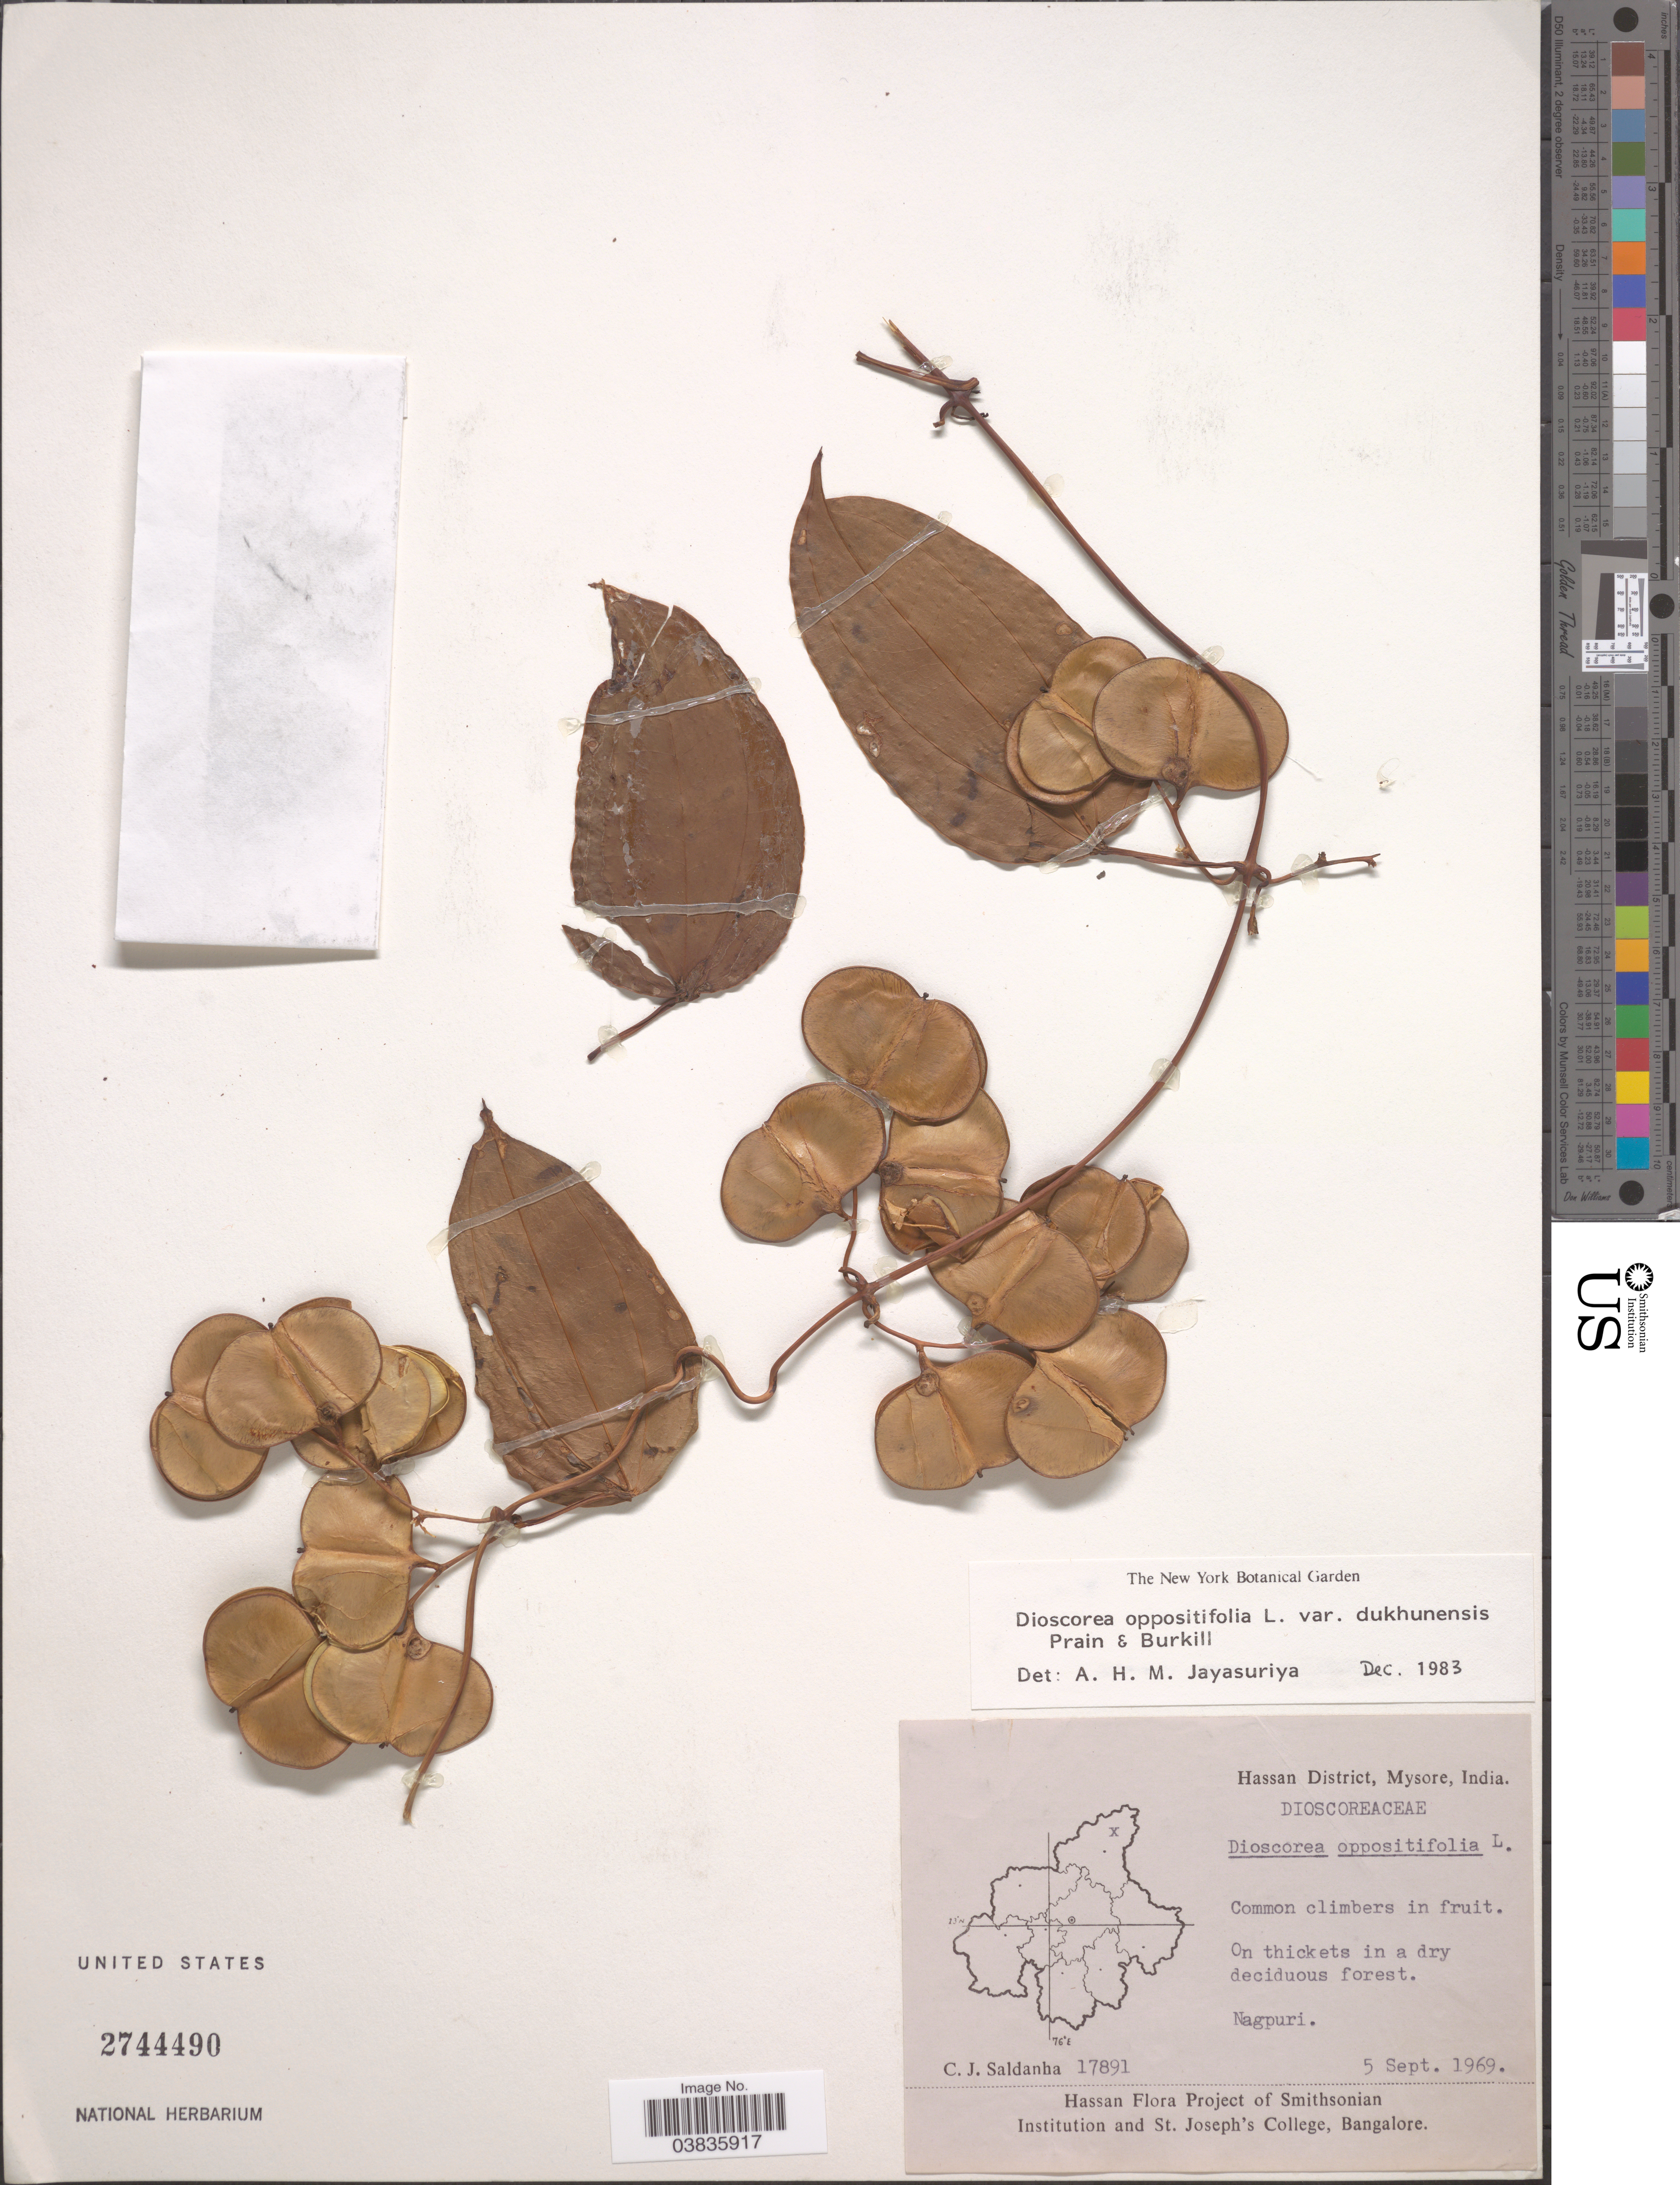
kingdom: Plantae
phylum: Tracheophyta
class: Liliopsida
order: Dioscoreales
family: Dioscoreaceae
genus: Dioscorea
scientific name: Dioscorea oppositifolia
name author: L.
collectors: C. J. Saldanha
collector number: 17891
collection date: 1969-09-05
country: India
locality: Hassan District, Mysore. Nagpuri.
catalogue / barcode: US 2744490